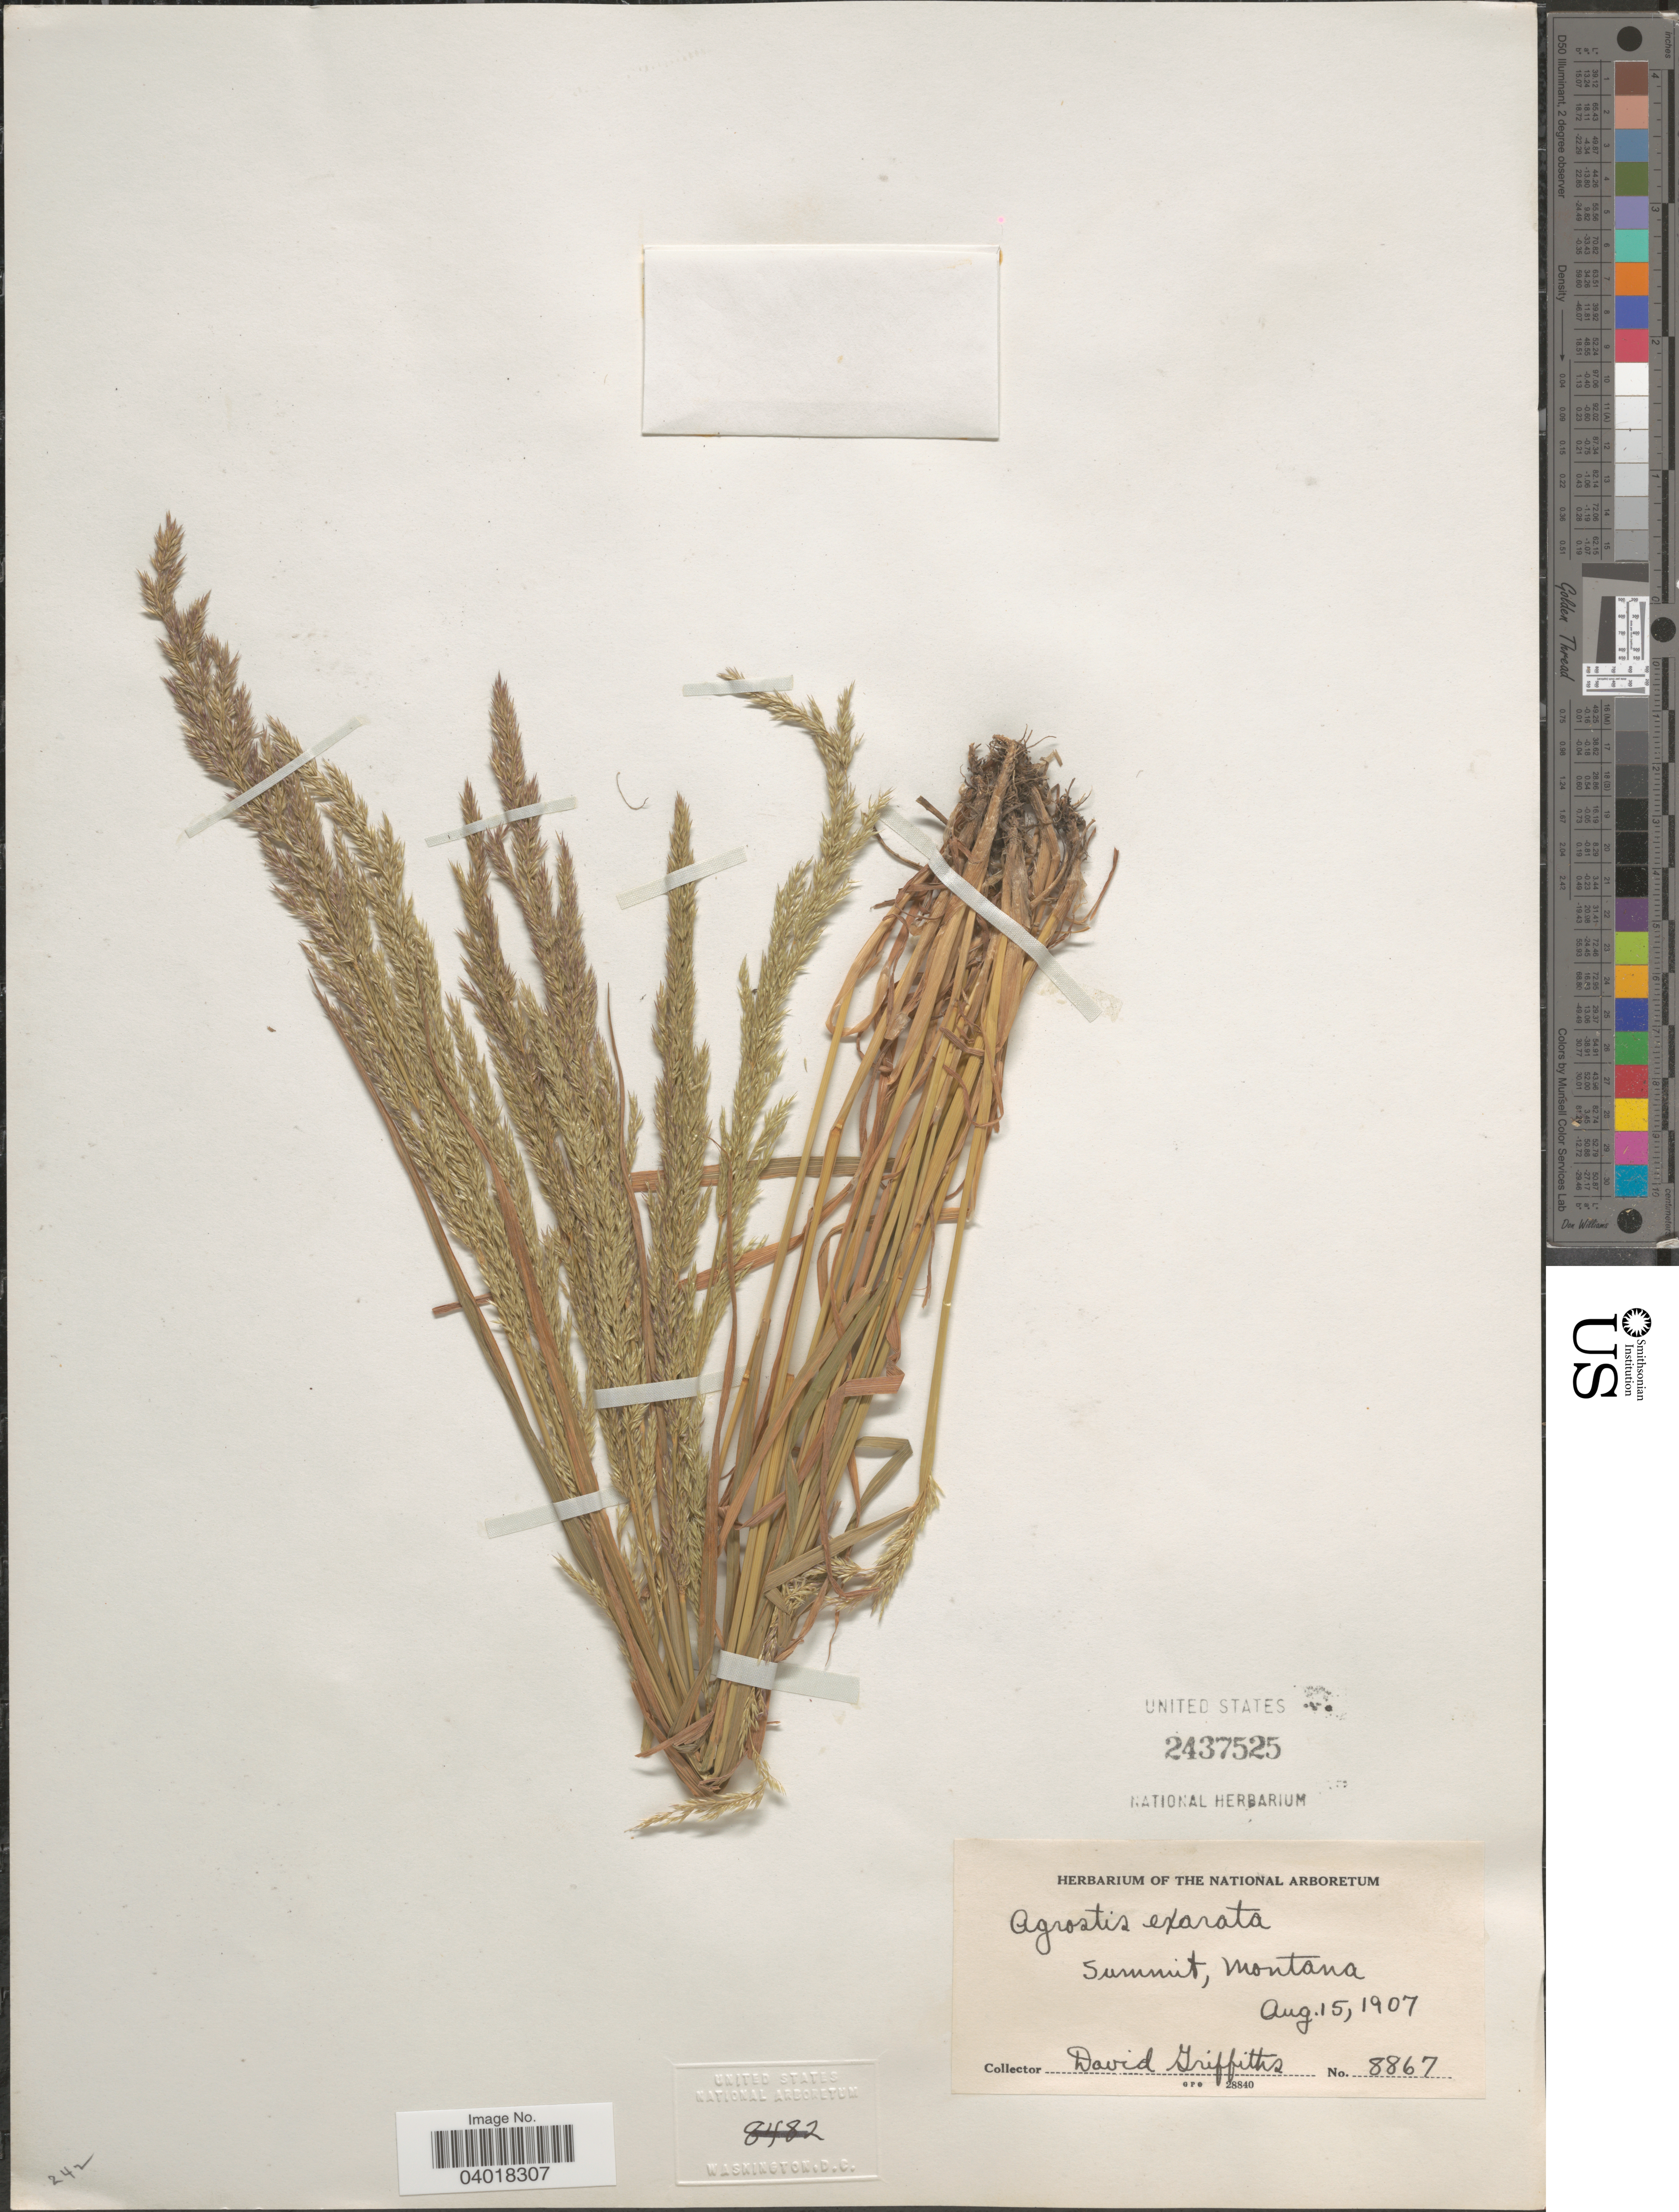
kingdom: Plantae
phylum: Tracheophyta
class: Liliopsida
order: Poales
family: Poaceae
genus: Agrostis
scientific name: Agrostis exarata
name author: Trin.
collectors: D. Griffiths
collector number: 8867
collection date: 1907-08-15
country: United States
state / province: Montana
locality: Summit.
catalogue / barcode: US 2437525